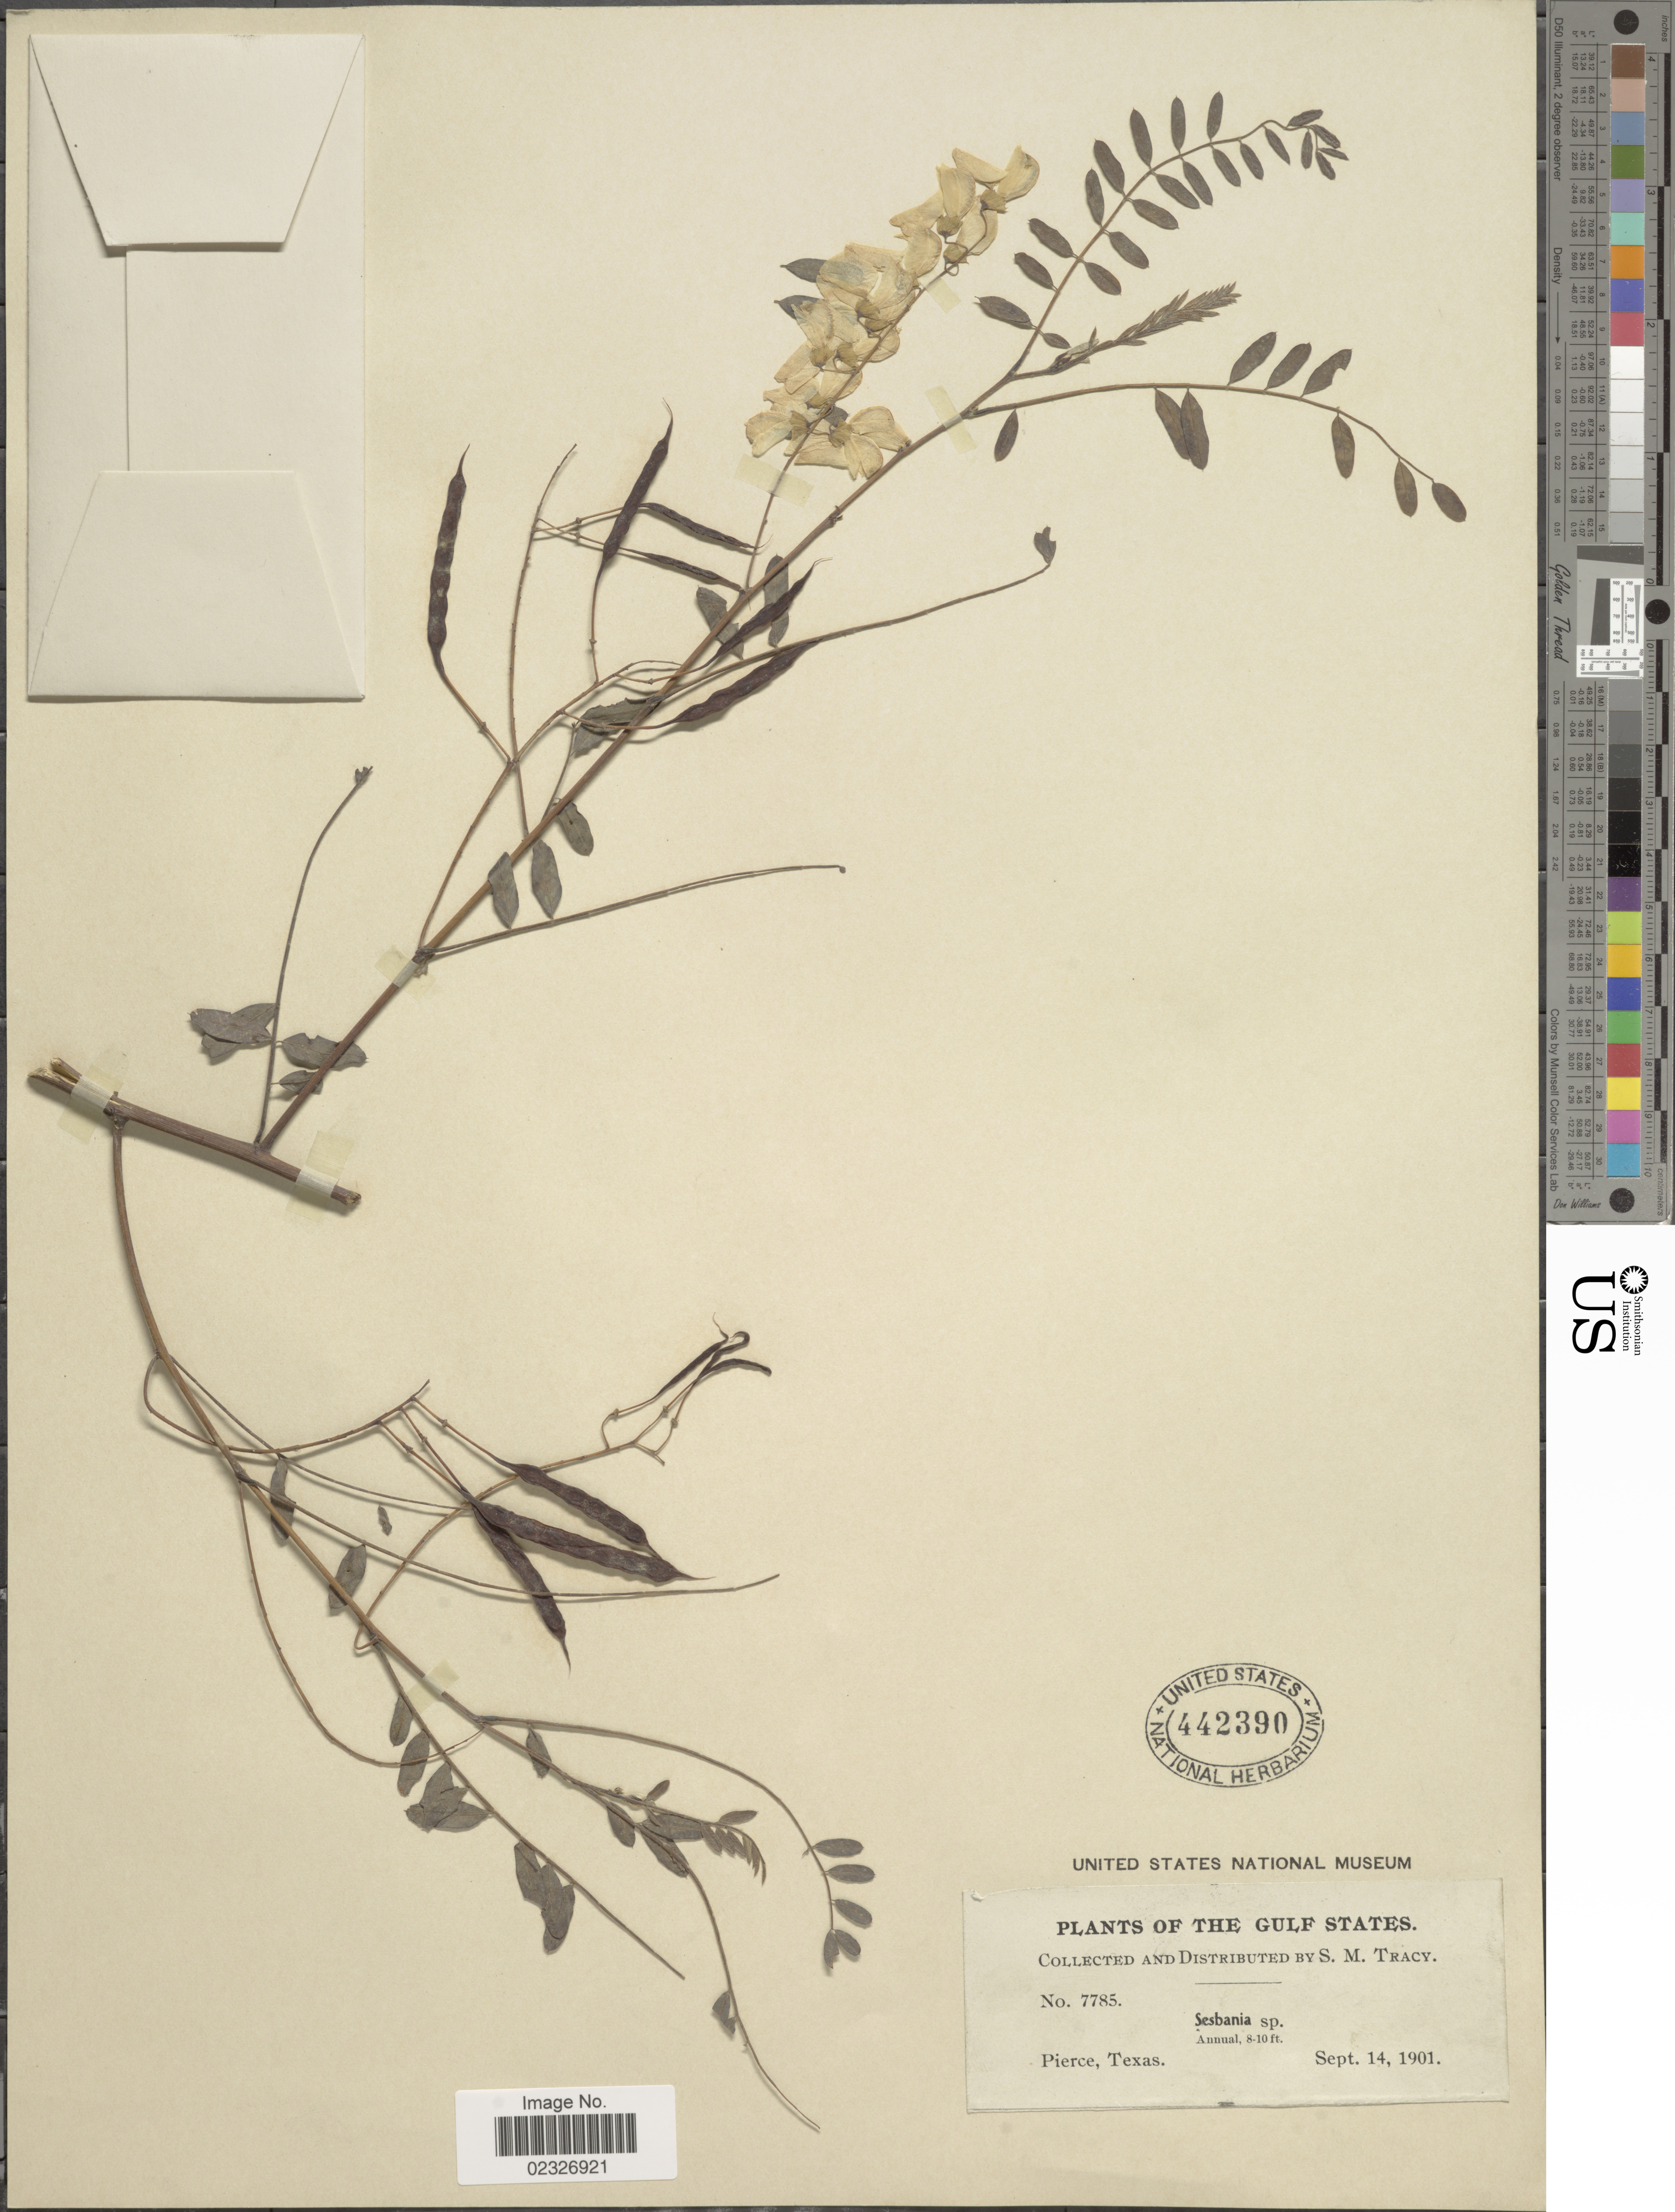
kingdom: Plantae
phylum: Tracheophyta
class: Magnoliopsida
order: Fabales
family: Fabaceae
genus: Sesbania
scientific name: Sesbania drummondii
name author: (Rydb.) Cory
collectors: S. M. Tracy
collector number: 7785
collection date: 1901-09-14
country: United States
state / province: Texas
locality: The Gulf States, Pierce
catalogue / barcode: US 442390